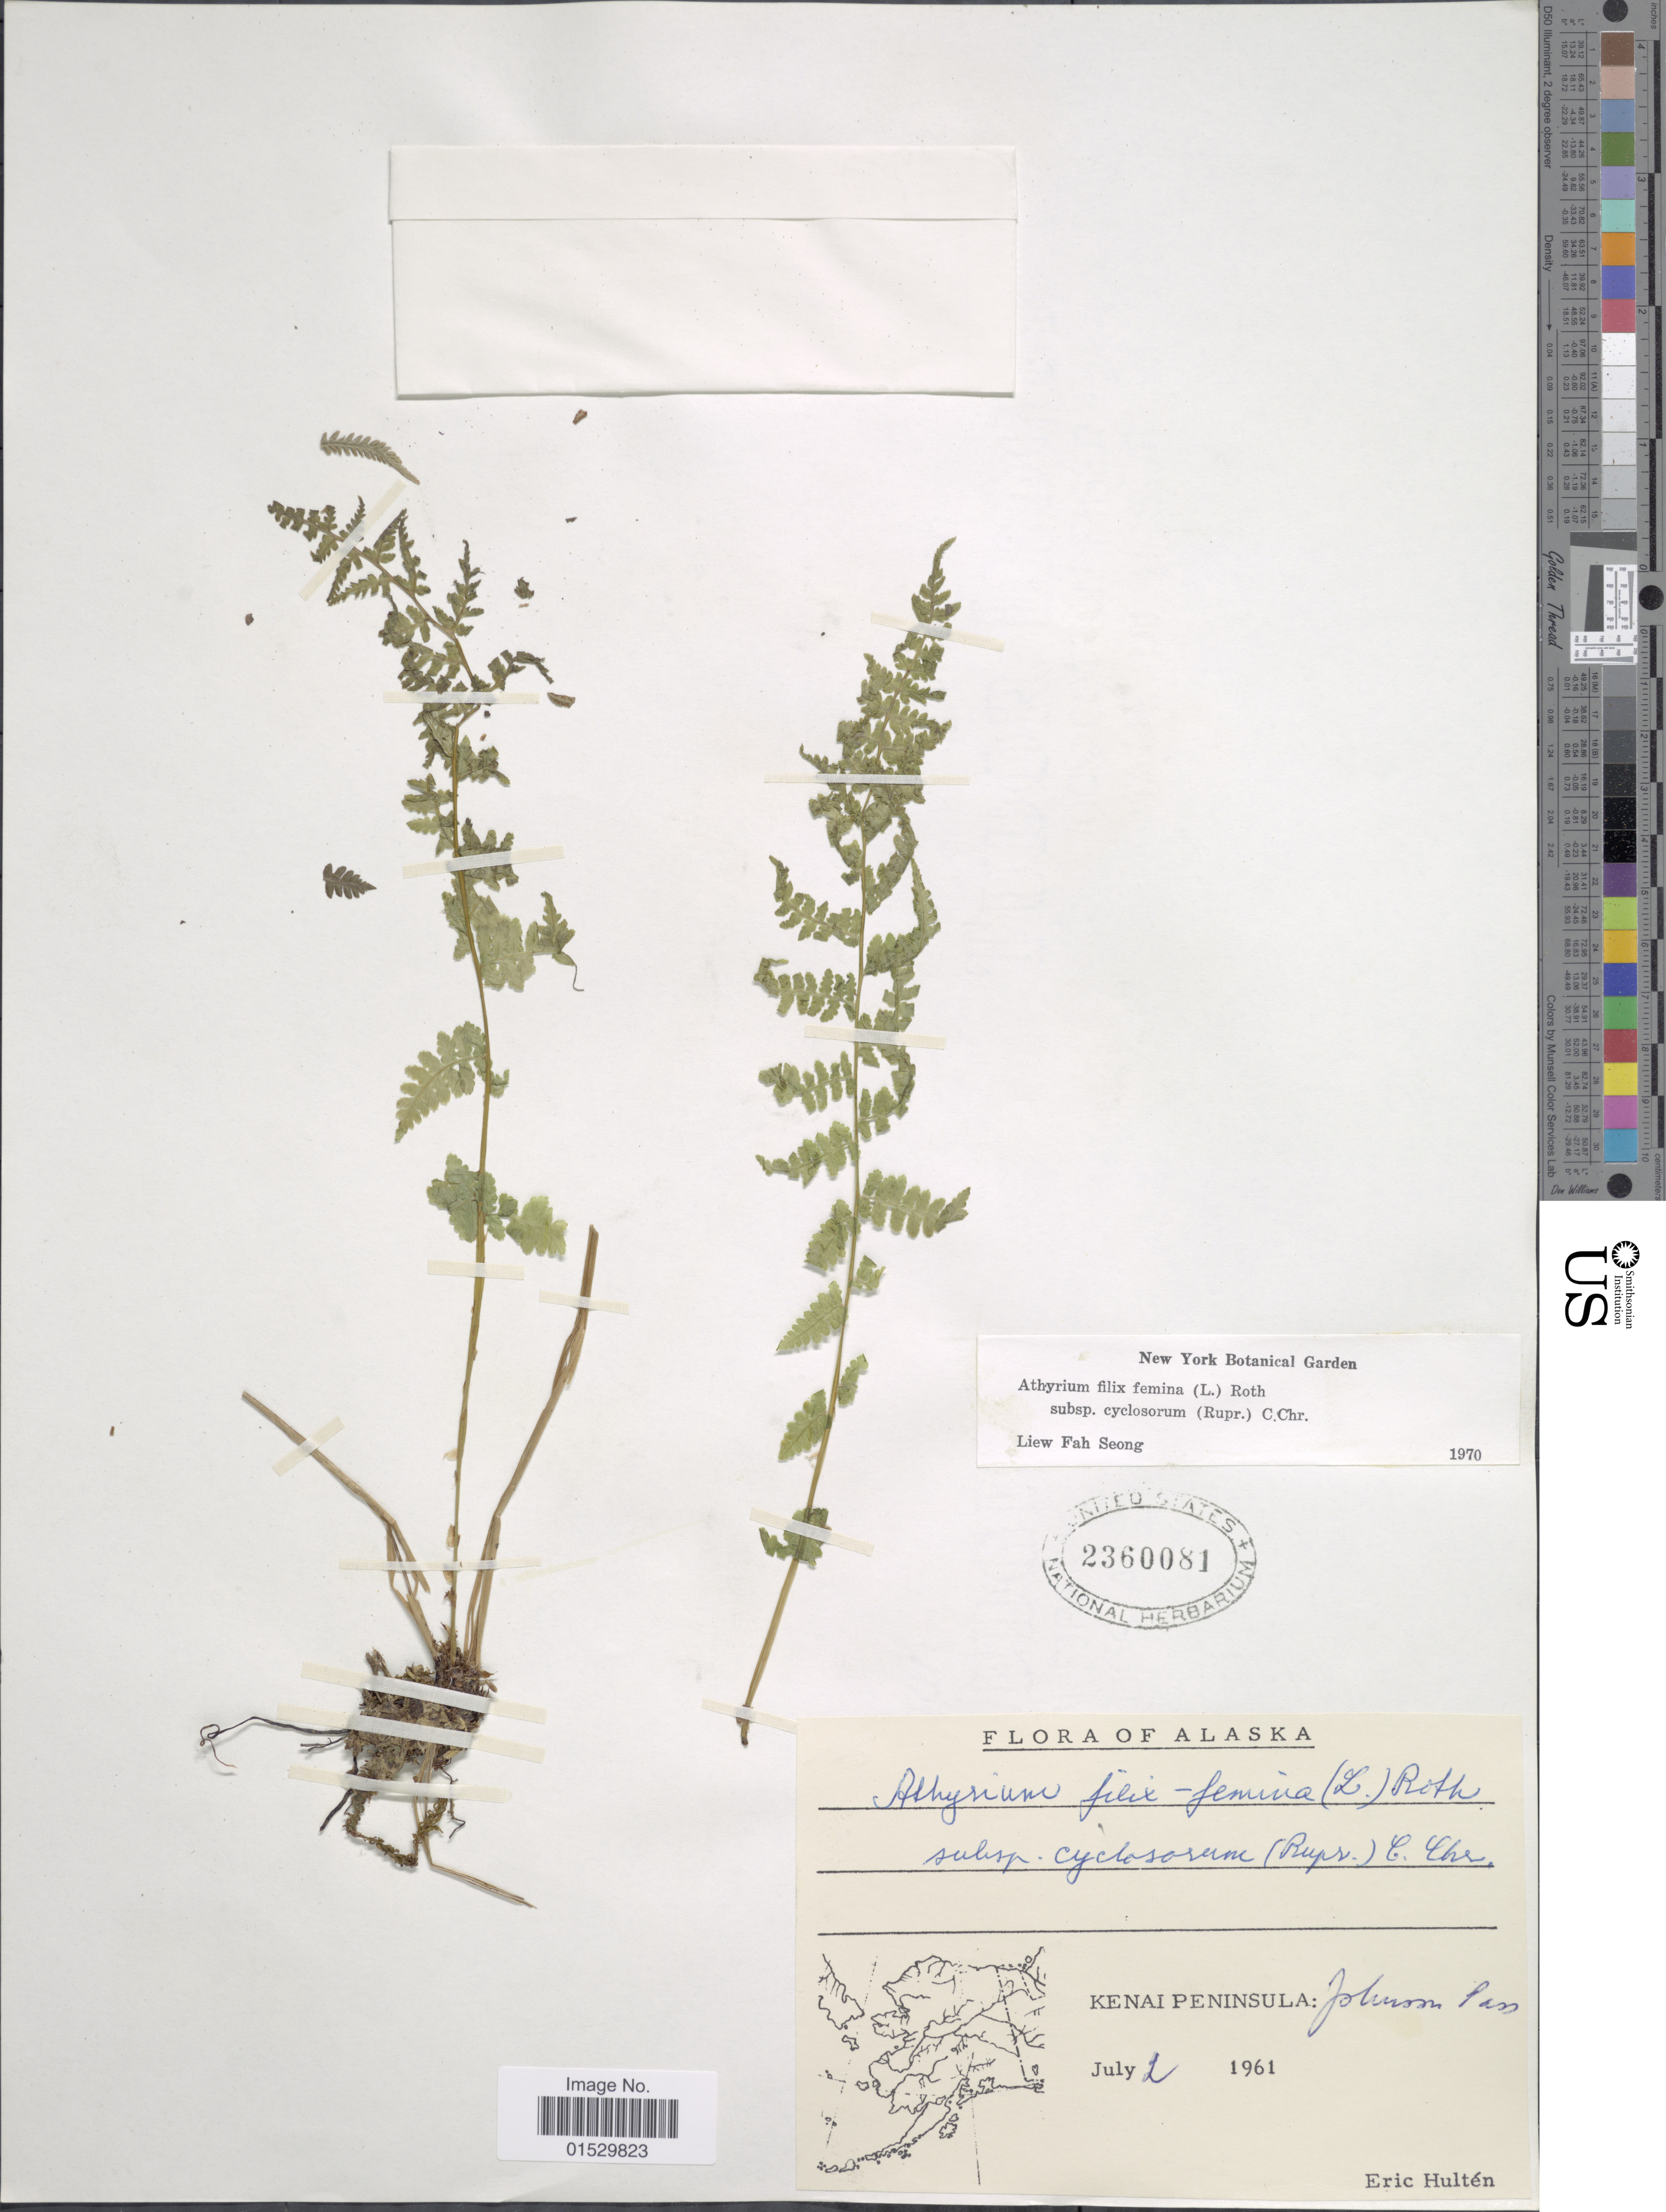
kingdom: Plantae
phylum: Tracheophyta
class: Polypodiopsida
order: Polypodiales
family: Athyriaceae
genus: Athyrium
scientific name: Athyrium filix-femina subsp. cyclosorum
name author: (Rupr.) C. Chr.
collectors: E. G. Hultén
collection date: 1961-07-02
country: United States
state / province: Alaska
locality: Kenai Peninsula: Johnson pass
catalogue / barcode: US 2360081